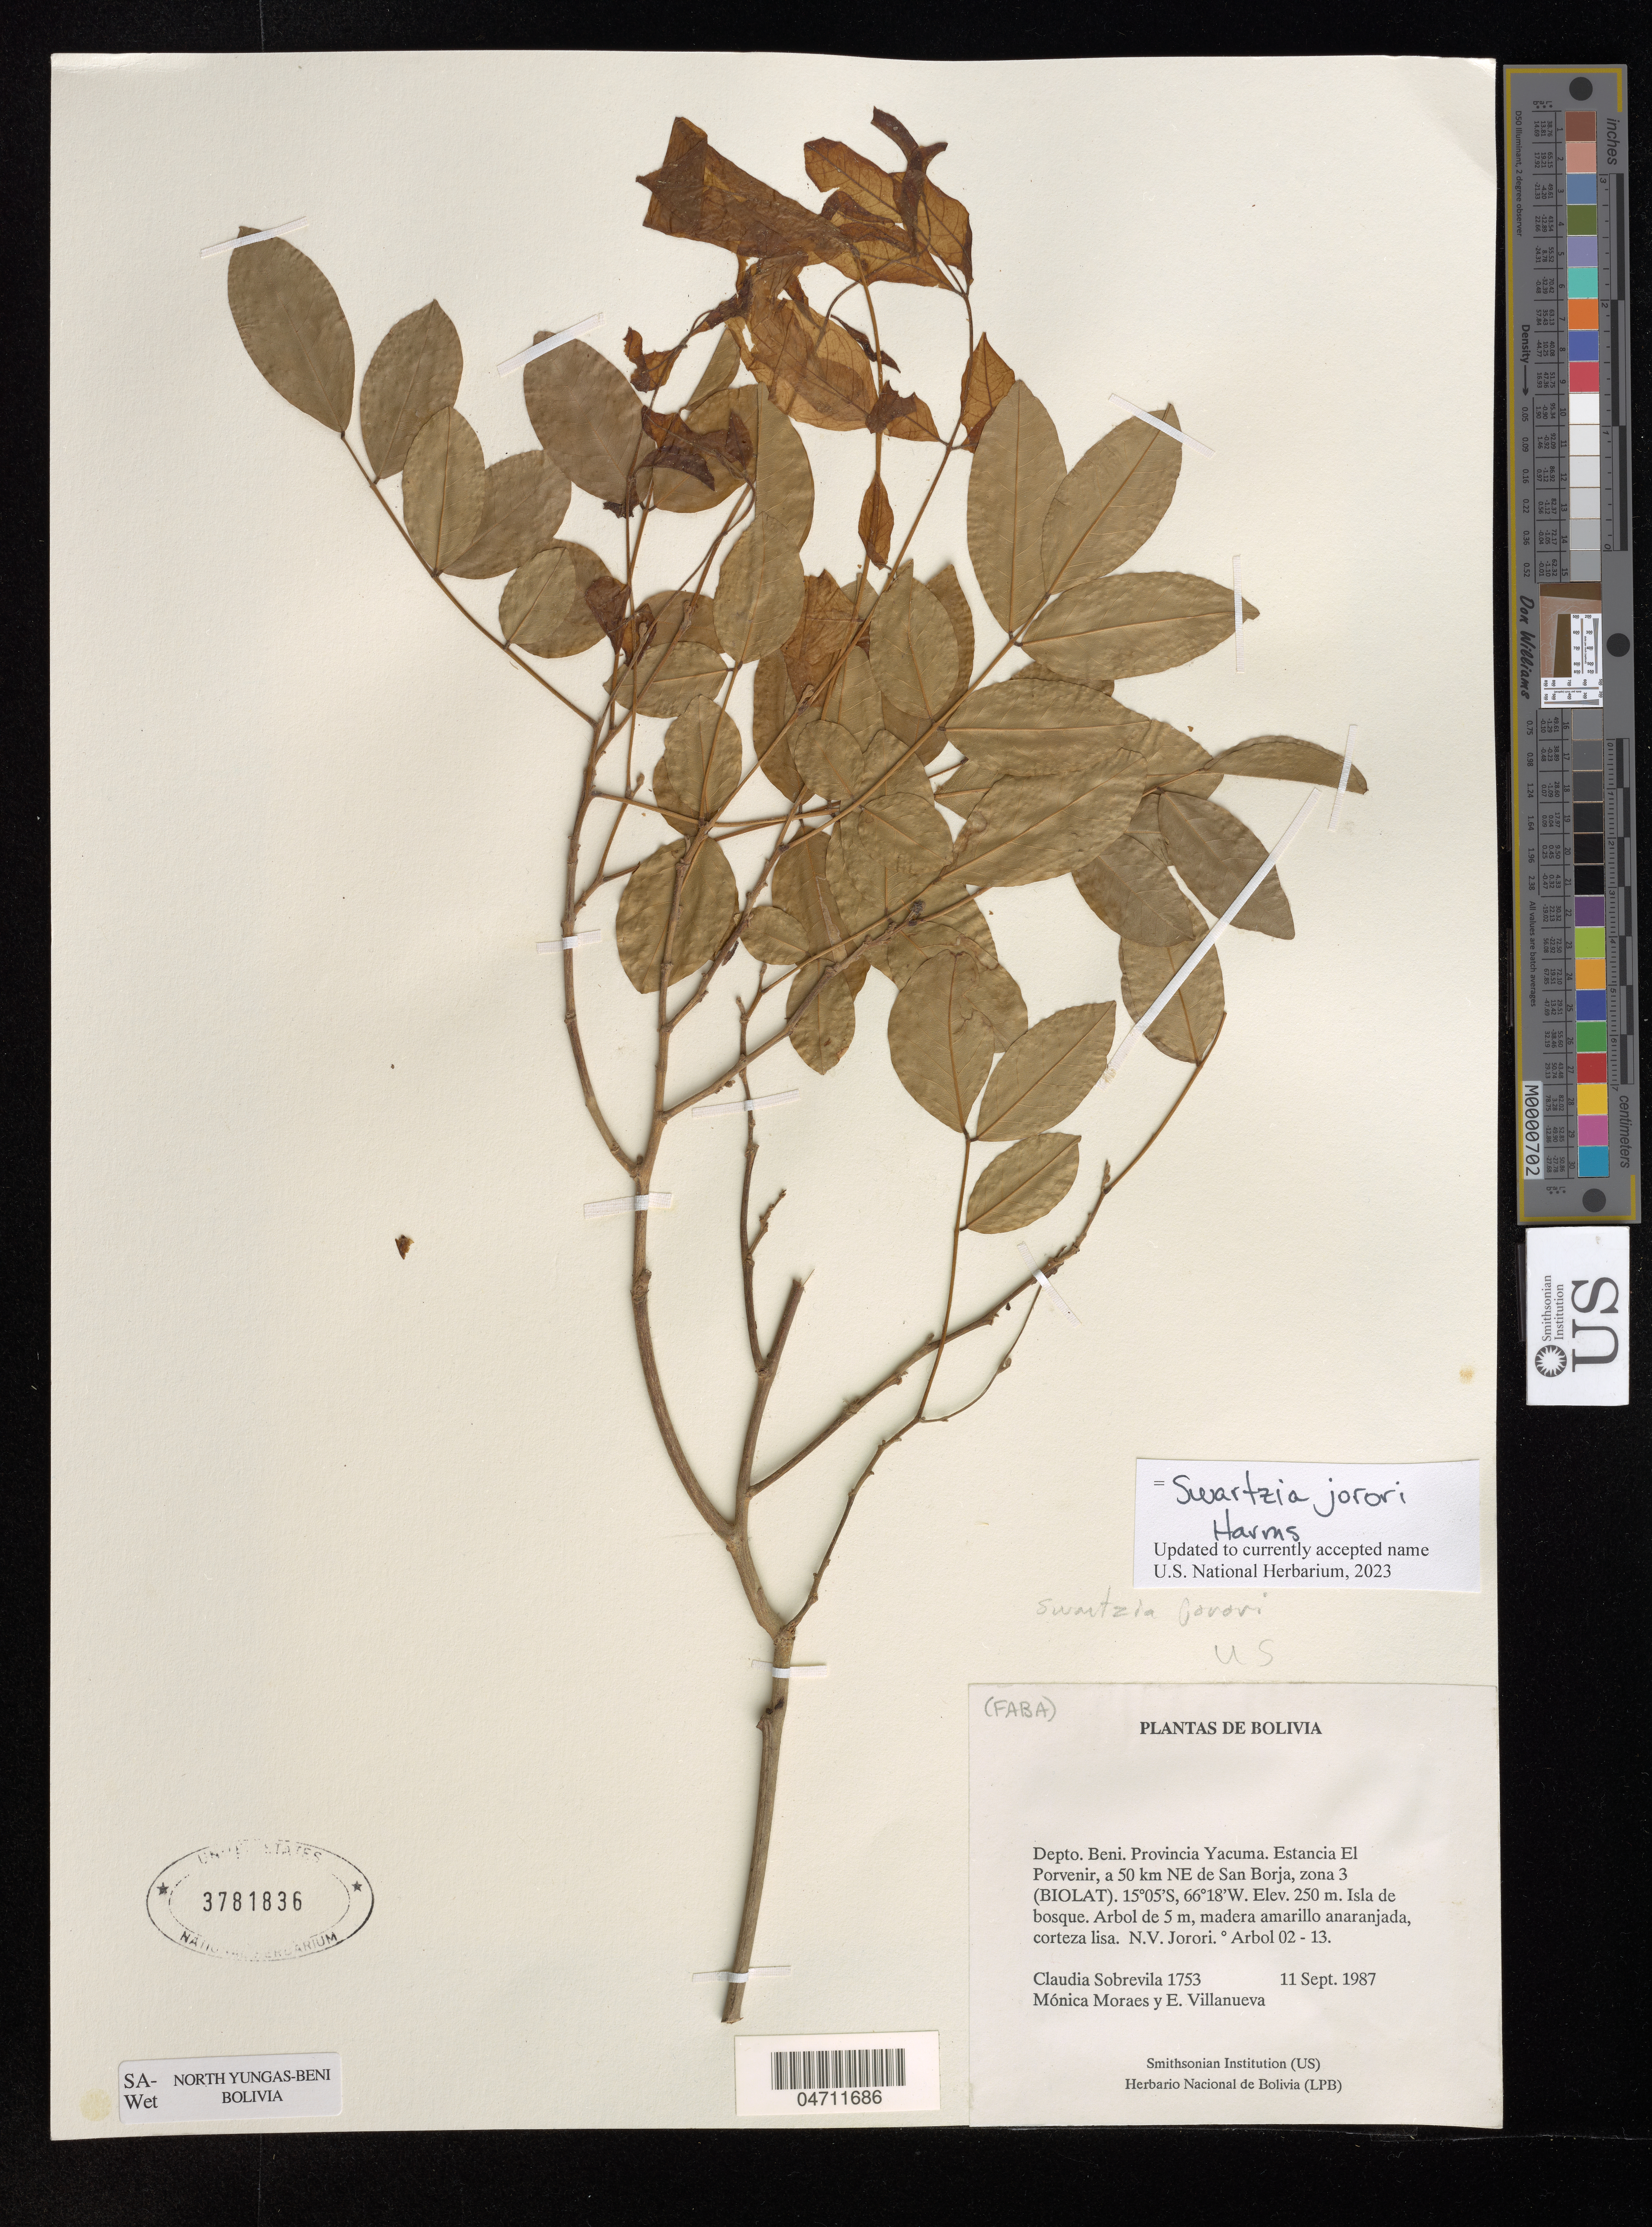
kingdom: Plantae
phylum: Tracheophyta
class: Magnoliopsida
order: Fabales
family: Fabaceae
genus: Swartzia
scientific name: Swartzia jorori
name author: Harms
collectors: C. Sobrevila, M. Moraes & E. Villanueva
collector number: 1753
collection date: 1987-09-11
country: Bolivia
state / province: Beni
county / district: Yacuma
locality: Estancia El Porvenir, a 50 km de san Borja, zona 3 (BIOLAT).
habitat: Isle de bosque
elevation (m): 250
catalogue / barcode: US 3781836